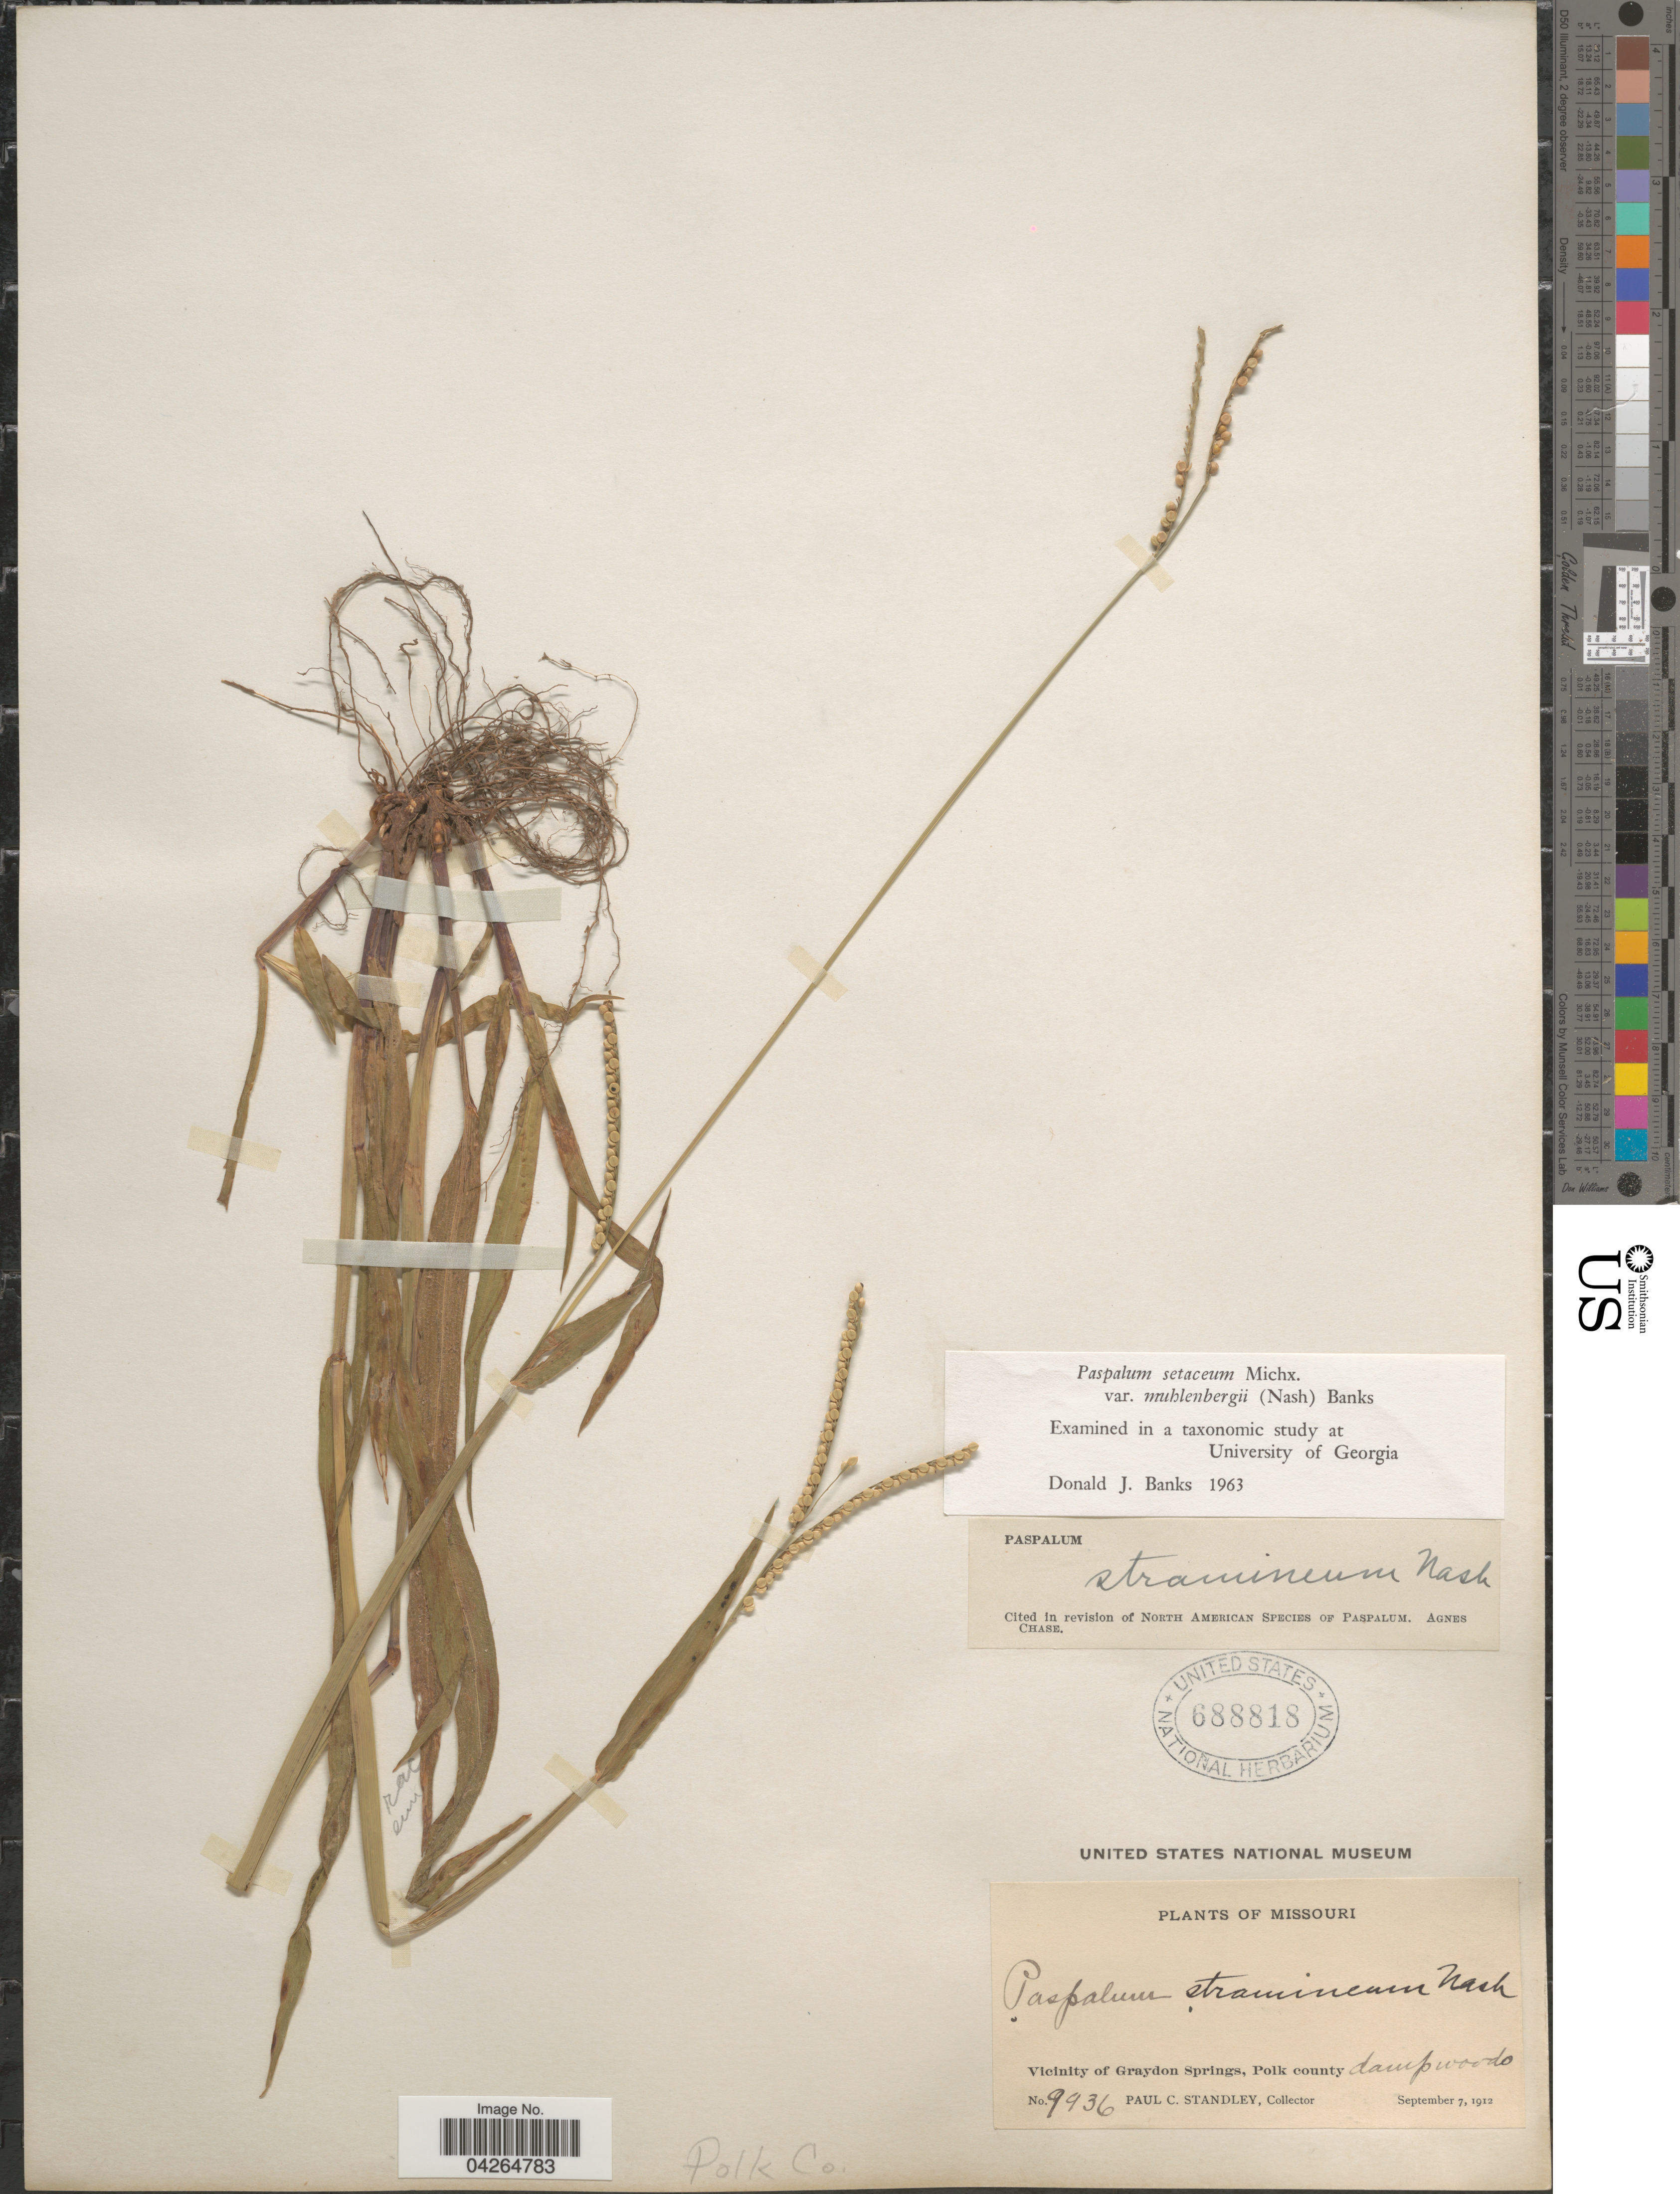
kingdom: Plantae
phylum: Tracheophyta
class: Liliopsida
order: Poales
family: Poaceae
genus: Paspalum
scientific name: Paspalum setaceum var. stramineum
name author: (Nash) D.J. Banks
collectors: P. C. Standley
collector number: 9936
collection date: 1912-09-07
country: United States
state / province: Missouri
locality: Vicinity of Graydon Springs, Polk county.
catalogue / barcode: US 688818